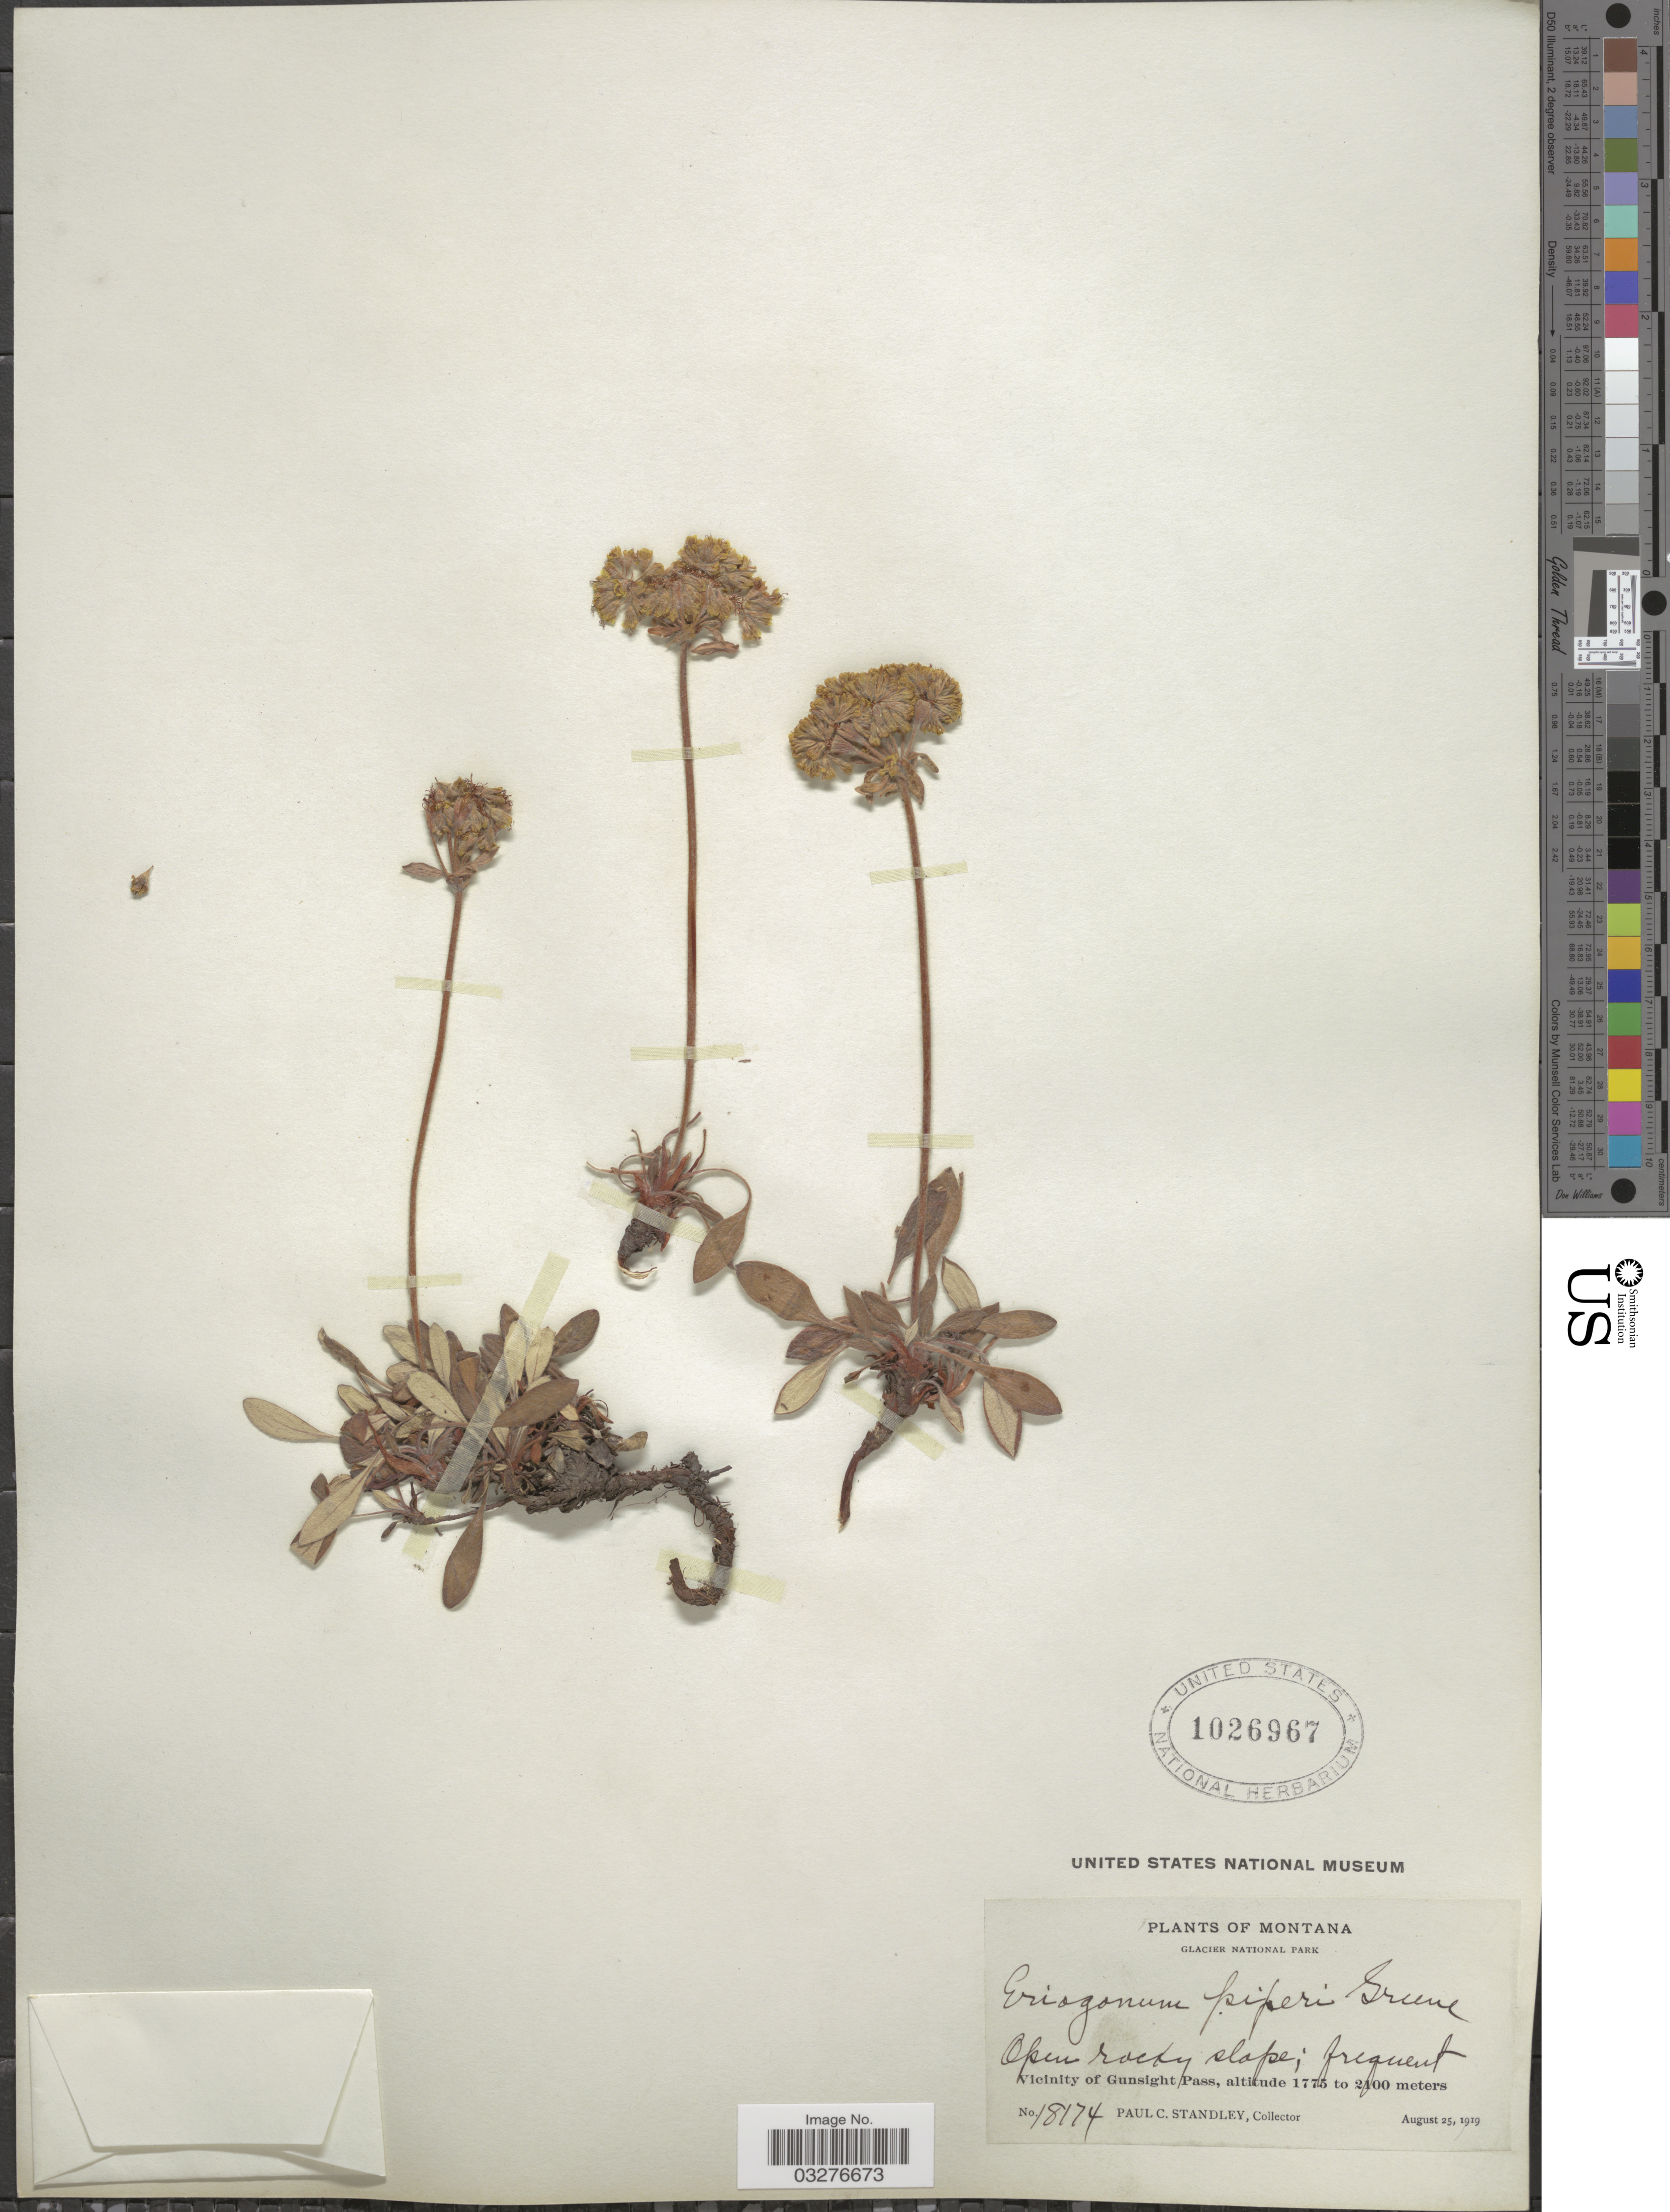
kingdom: Plantae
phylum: Tracheophyta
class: Magnoliopsida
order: Caryophyllales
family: Polygonaceae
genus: Eriogonum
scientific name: Eriogonum flavum var. piperi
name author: M.E. Jones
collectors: P. C. Standley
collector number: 18174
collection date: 1919-08-25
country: United States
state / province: Montana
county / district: Glacier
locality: Glacier National Park, Vicinity of Gunsight Pass.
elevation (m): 1775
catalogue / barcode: US 1026967